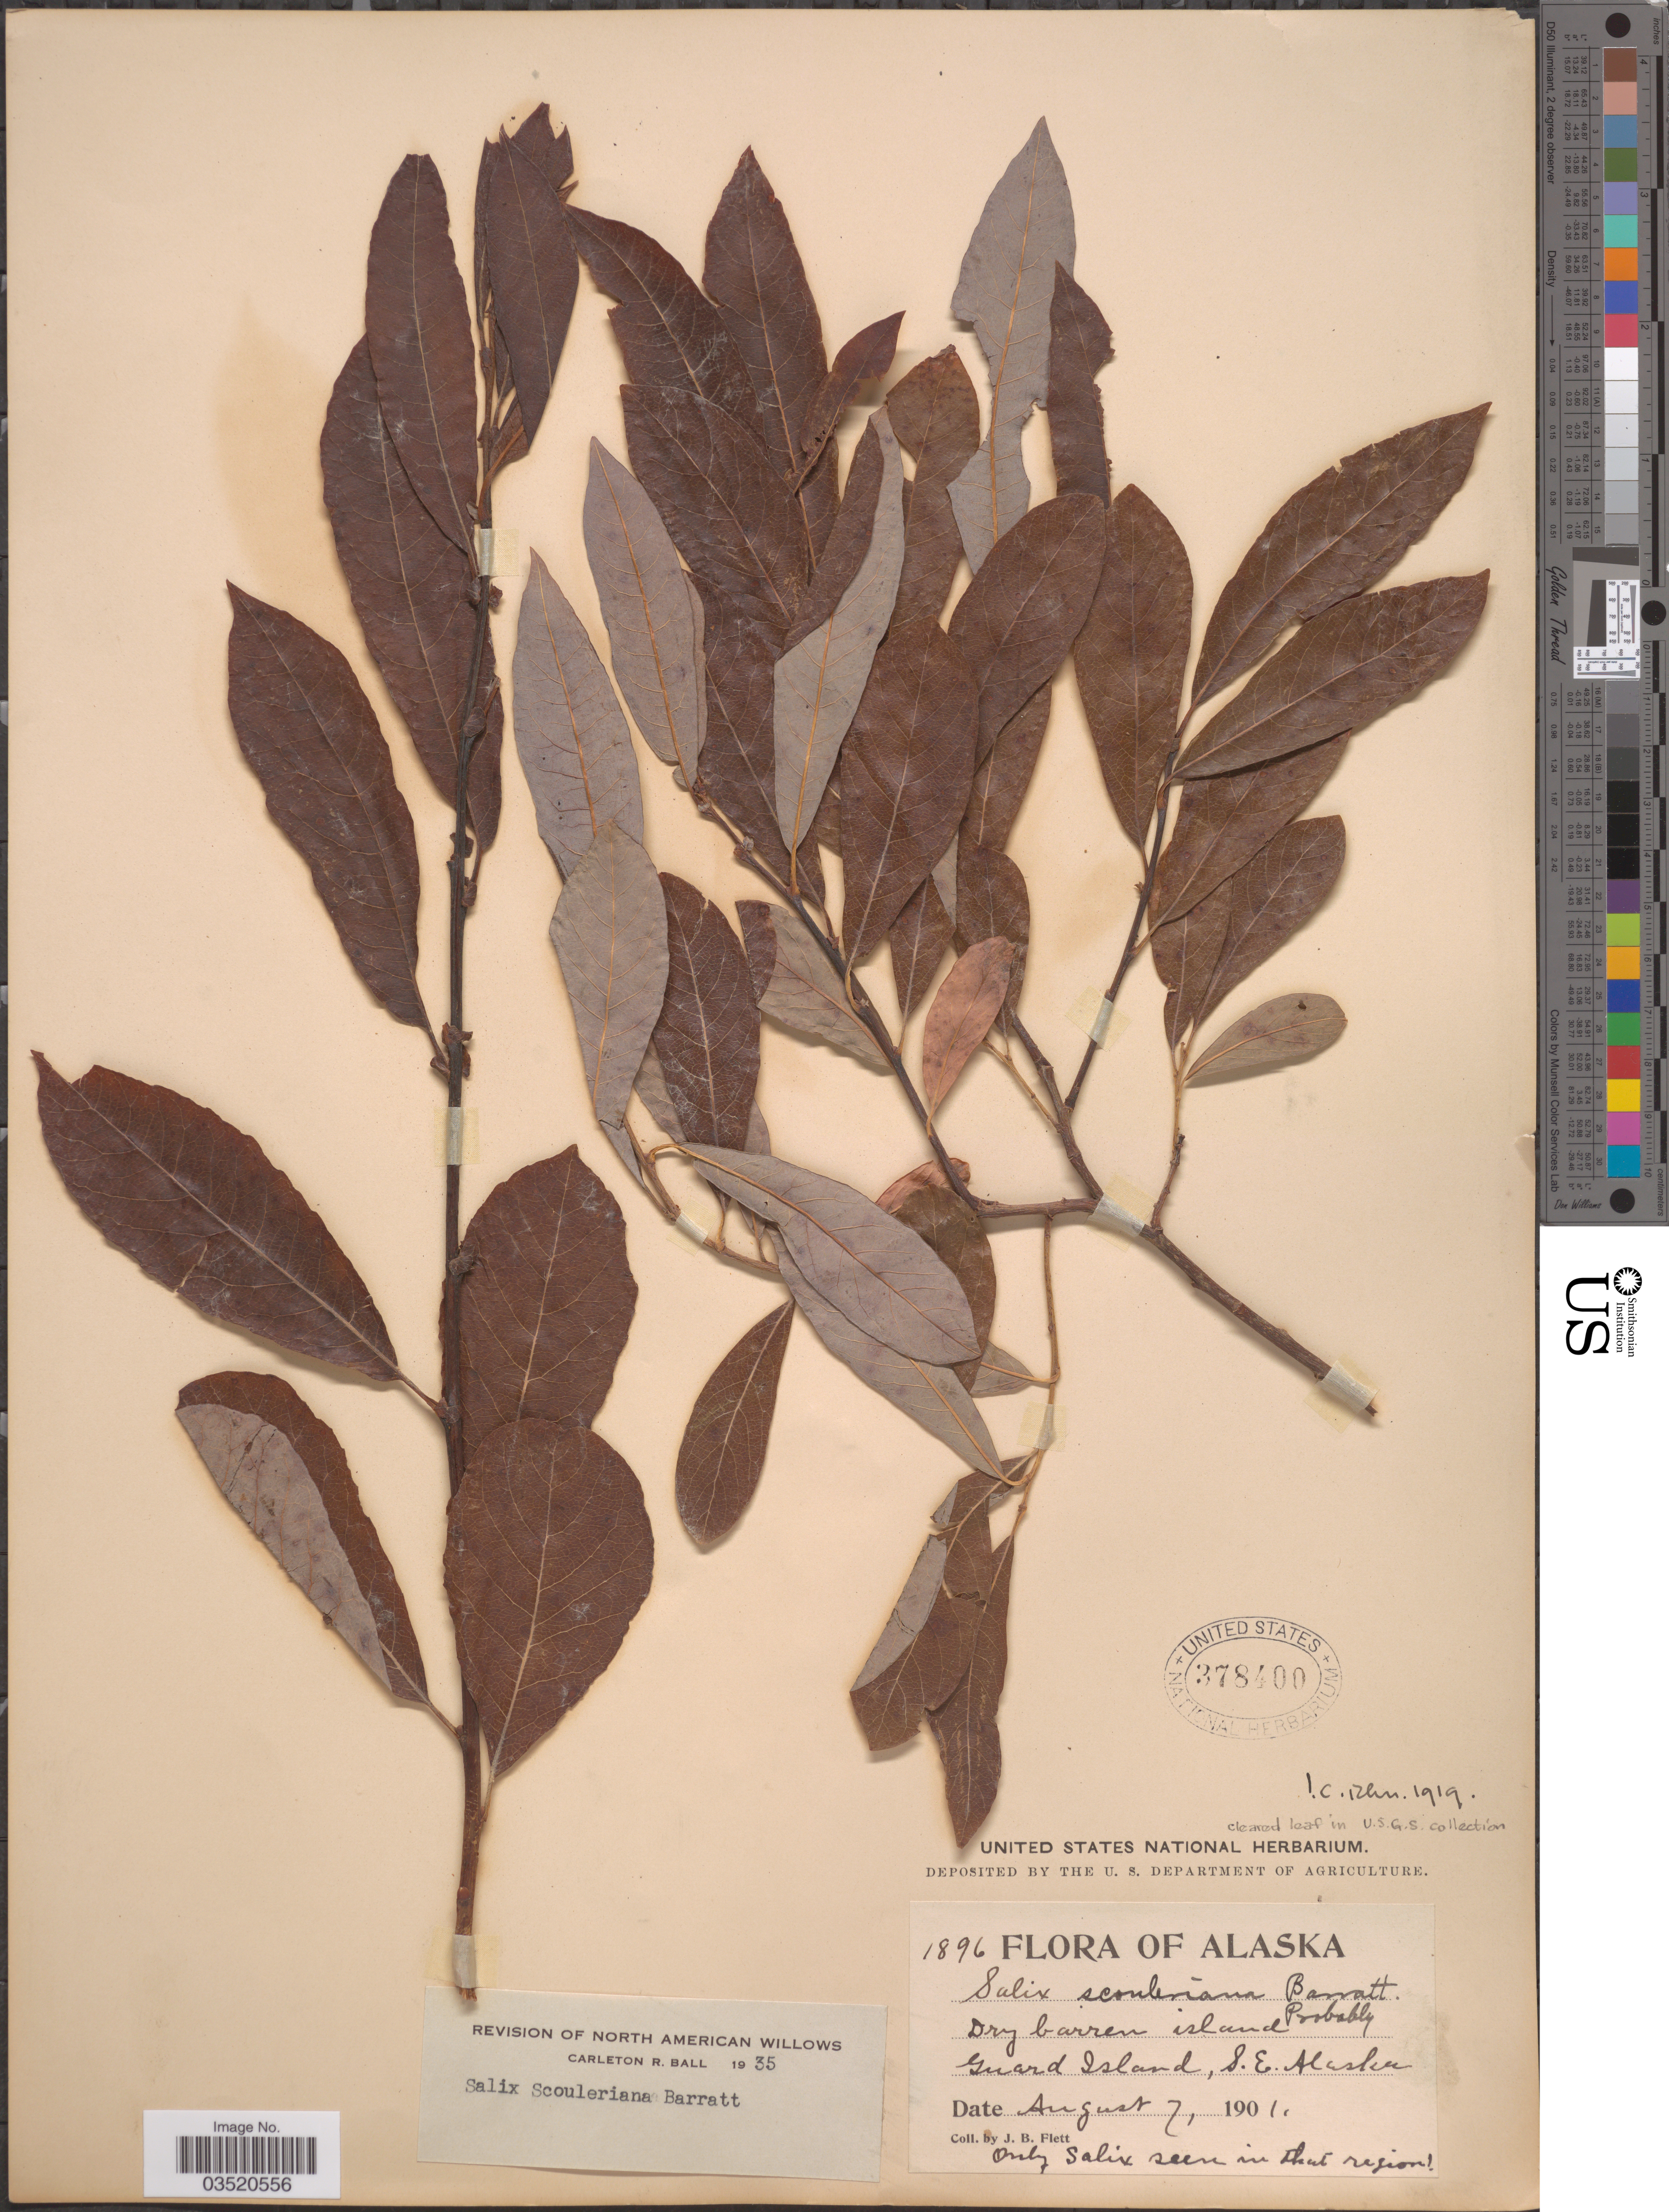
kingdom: Plantae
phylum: Tracheophyta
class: Magnoliopsida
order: Malpighiales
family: Salicaceae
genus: Salix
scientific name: Salix scouleriana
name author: Barratt ex Hook.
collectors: J. Flett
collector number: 1896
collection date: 1901-08-07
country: United States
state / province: Alaska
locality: Dry barren island. Probably Guard Island, S. E. Alaska.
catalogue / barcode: US 378400